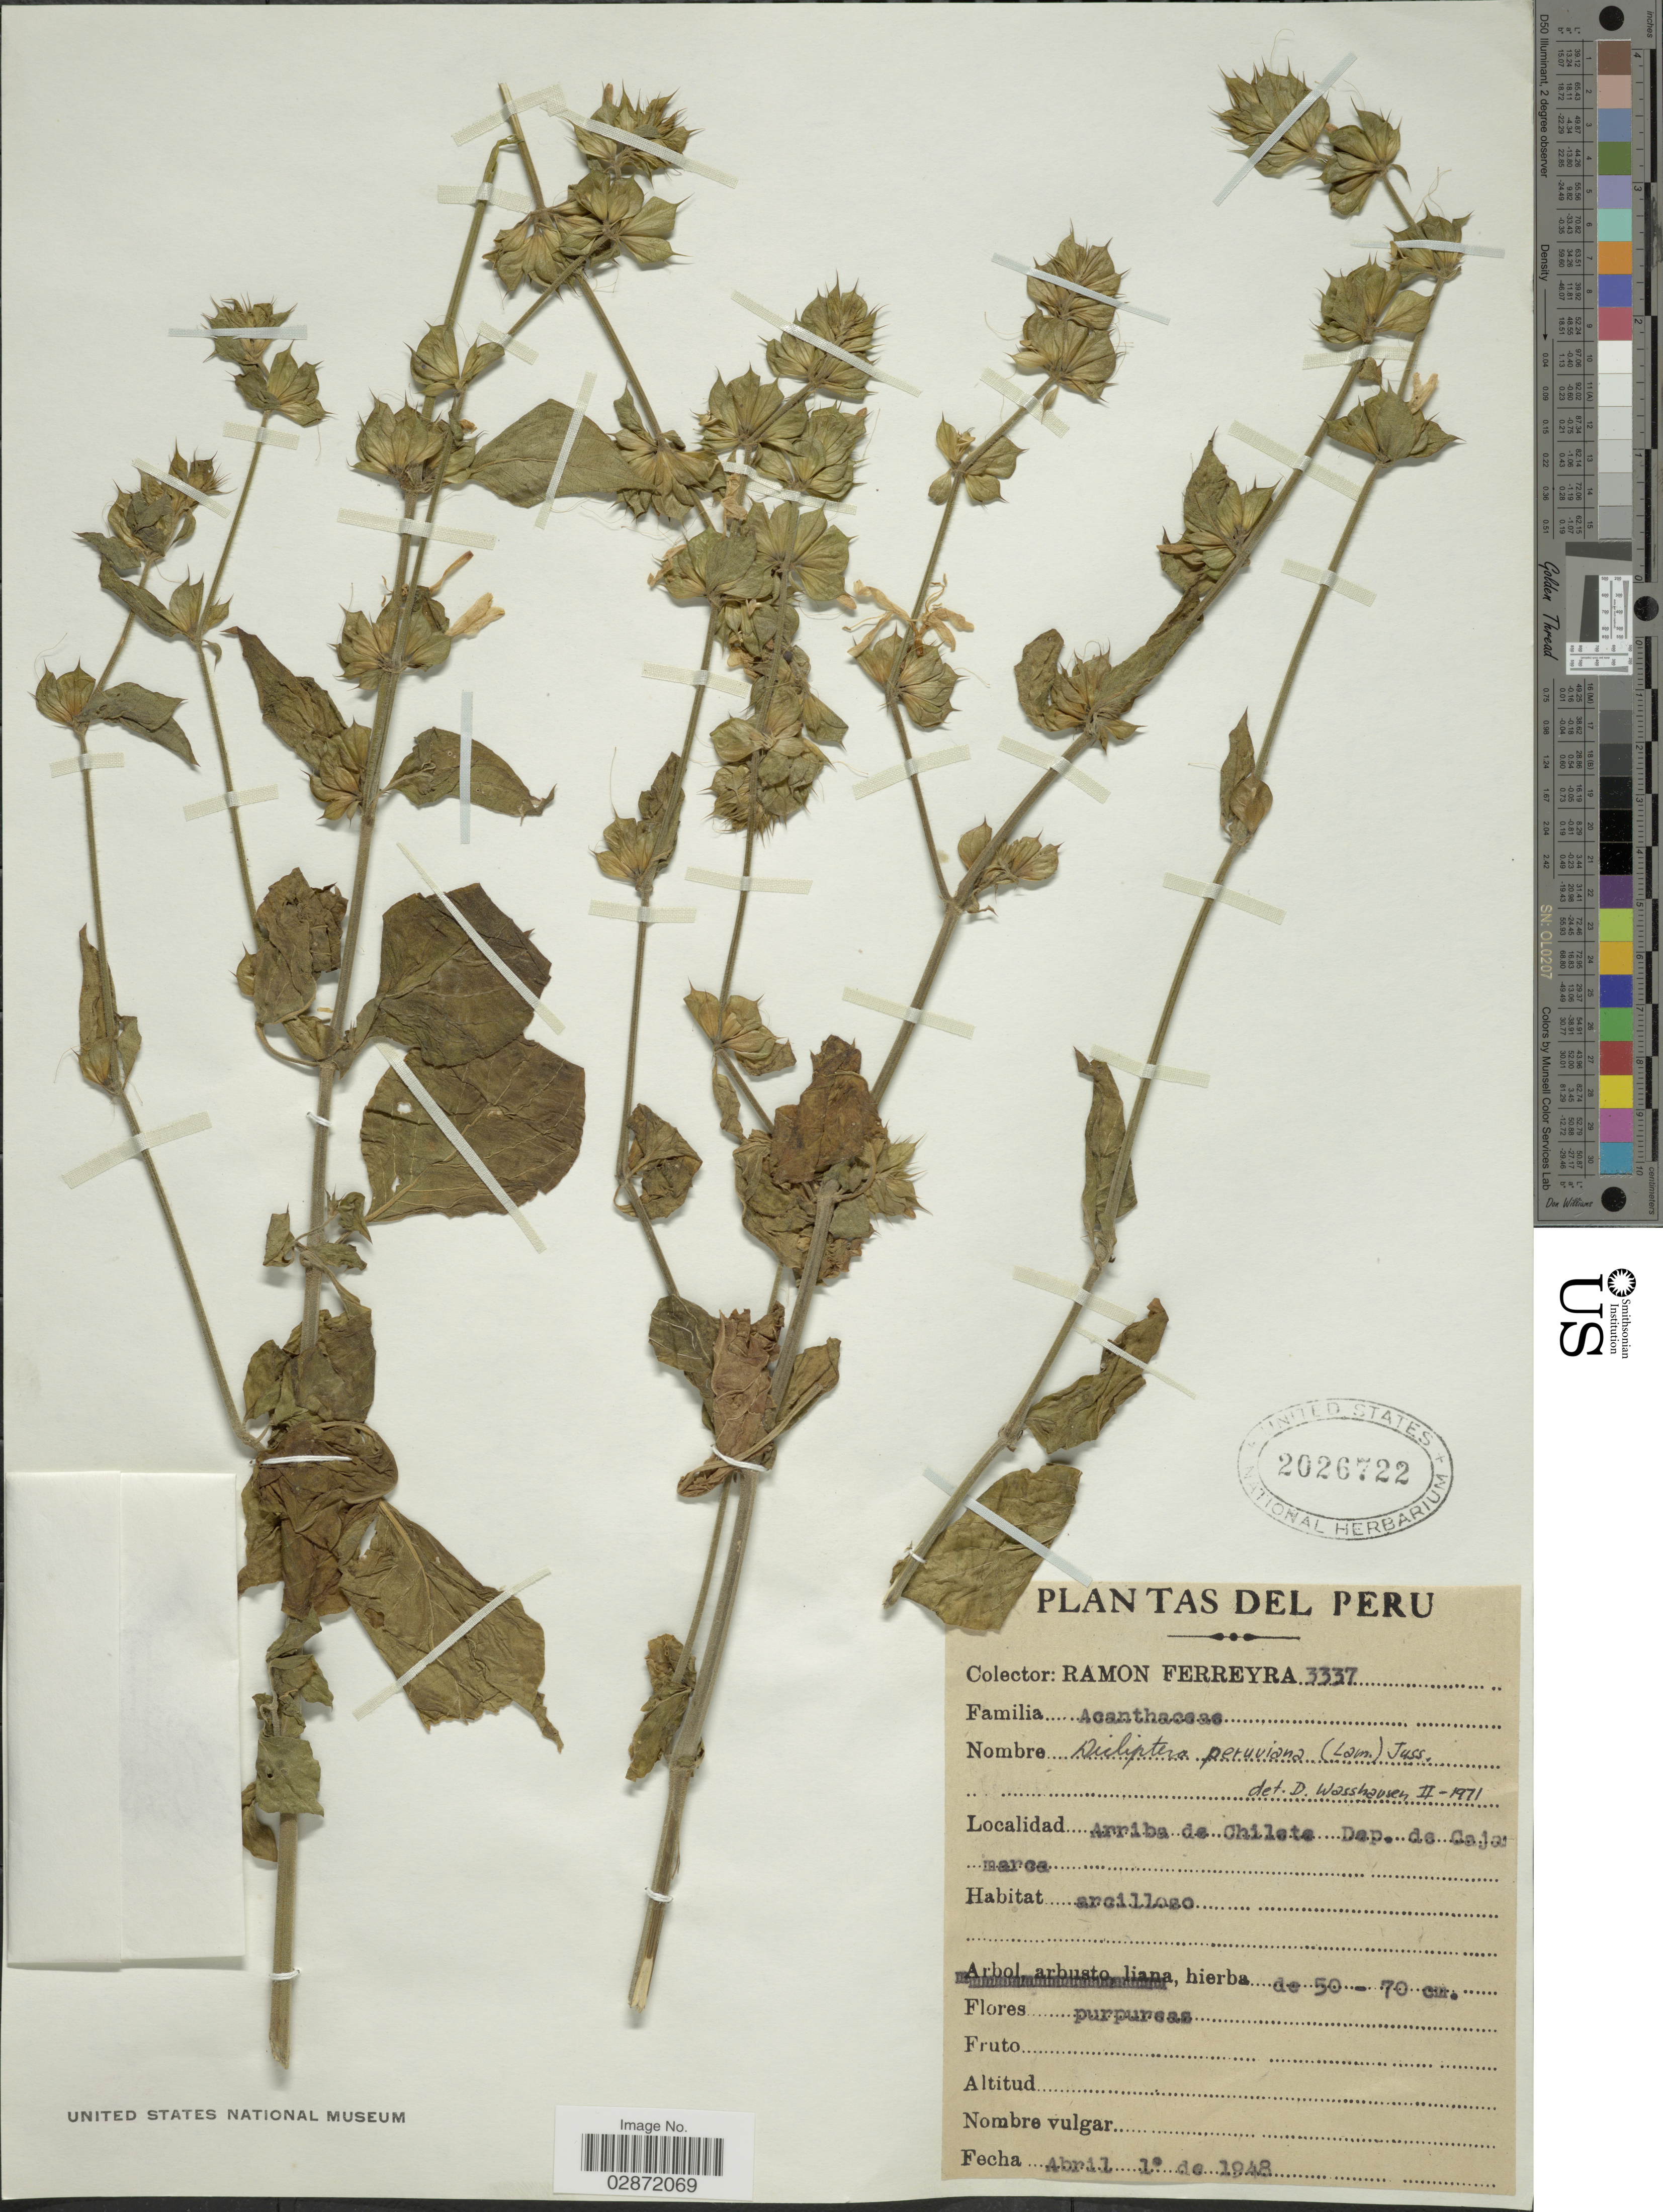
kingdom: Plantae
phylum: Tracheophyta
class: Magnoliopsida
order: Lamiales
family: Acanthaceae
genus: Dicliptera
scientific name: Dicliptera peruviana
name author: (Ruiz & Pav.) Juss.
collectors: R. A. Ferreyra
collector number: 3337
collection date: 1948-04-01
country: Peru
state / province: Cajamarca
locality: Arriba de Chilete. Dep. de Cajamarca.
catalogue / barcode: US 2026722